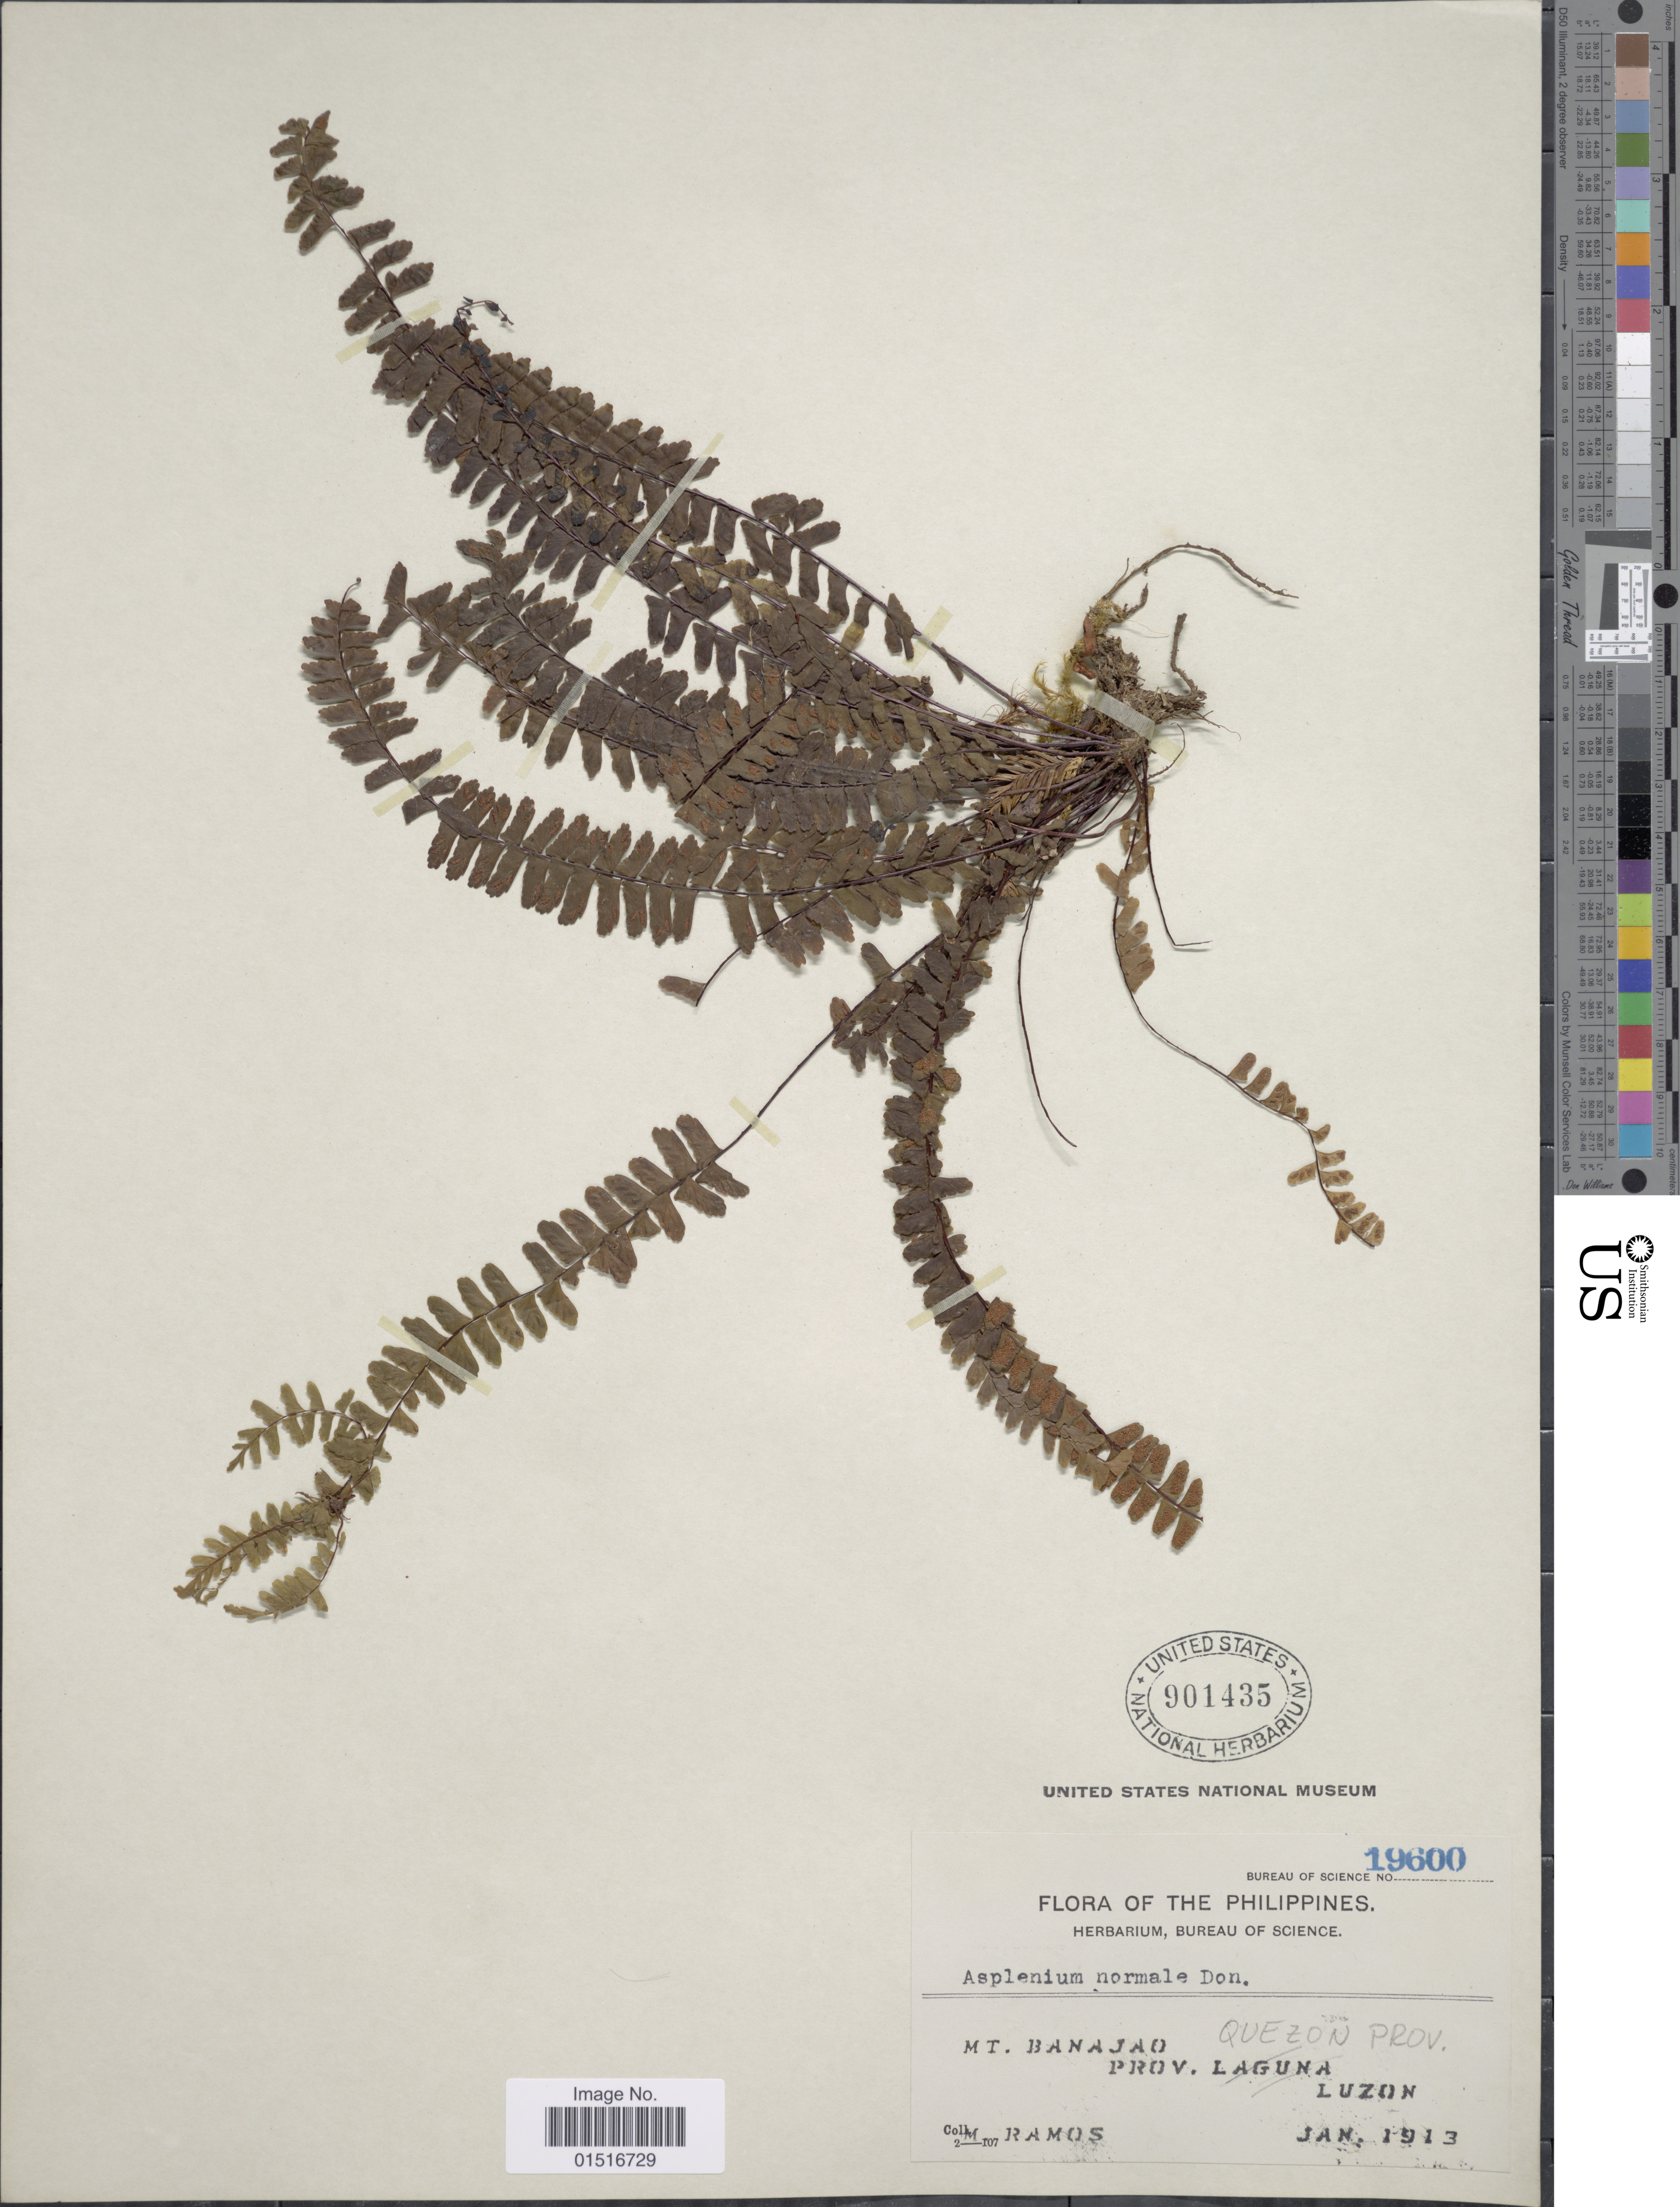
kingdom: Plantae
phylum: Tracheophyta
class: Polypodiopsida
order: Polypodiales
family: Aspleniaceae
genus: Asplenium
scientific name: Asplenium normale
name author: D. Don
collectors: M. Ramos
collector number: Bureau of Science 19600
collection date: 1913-01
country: Philippines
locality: Mt. Banajao. Quezon Prov. Luzon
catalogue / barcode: US 901435